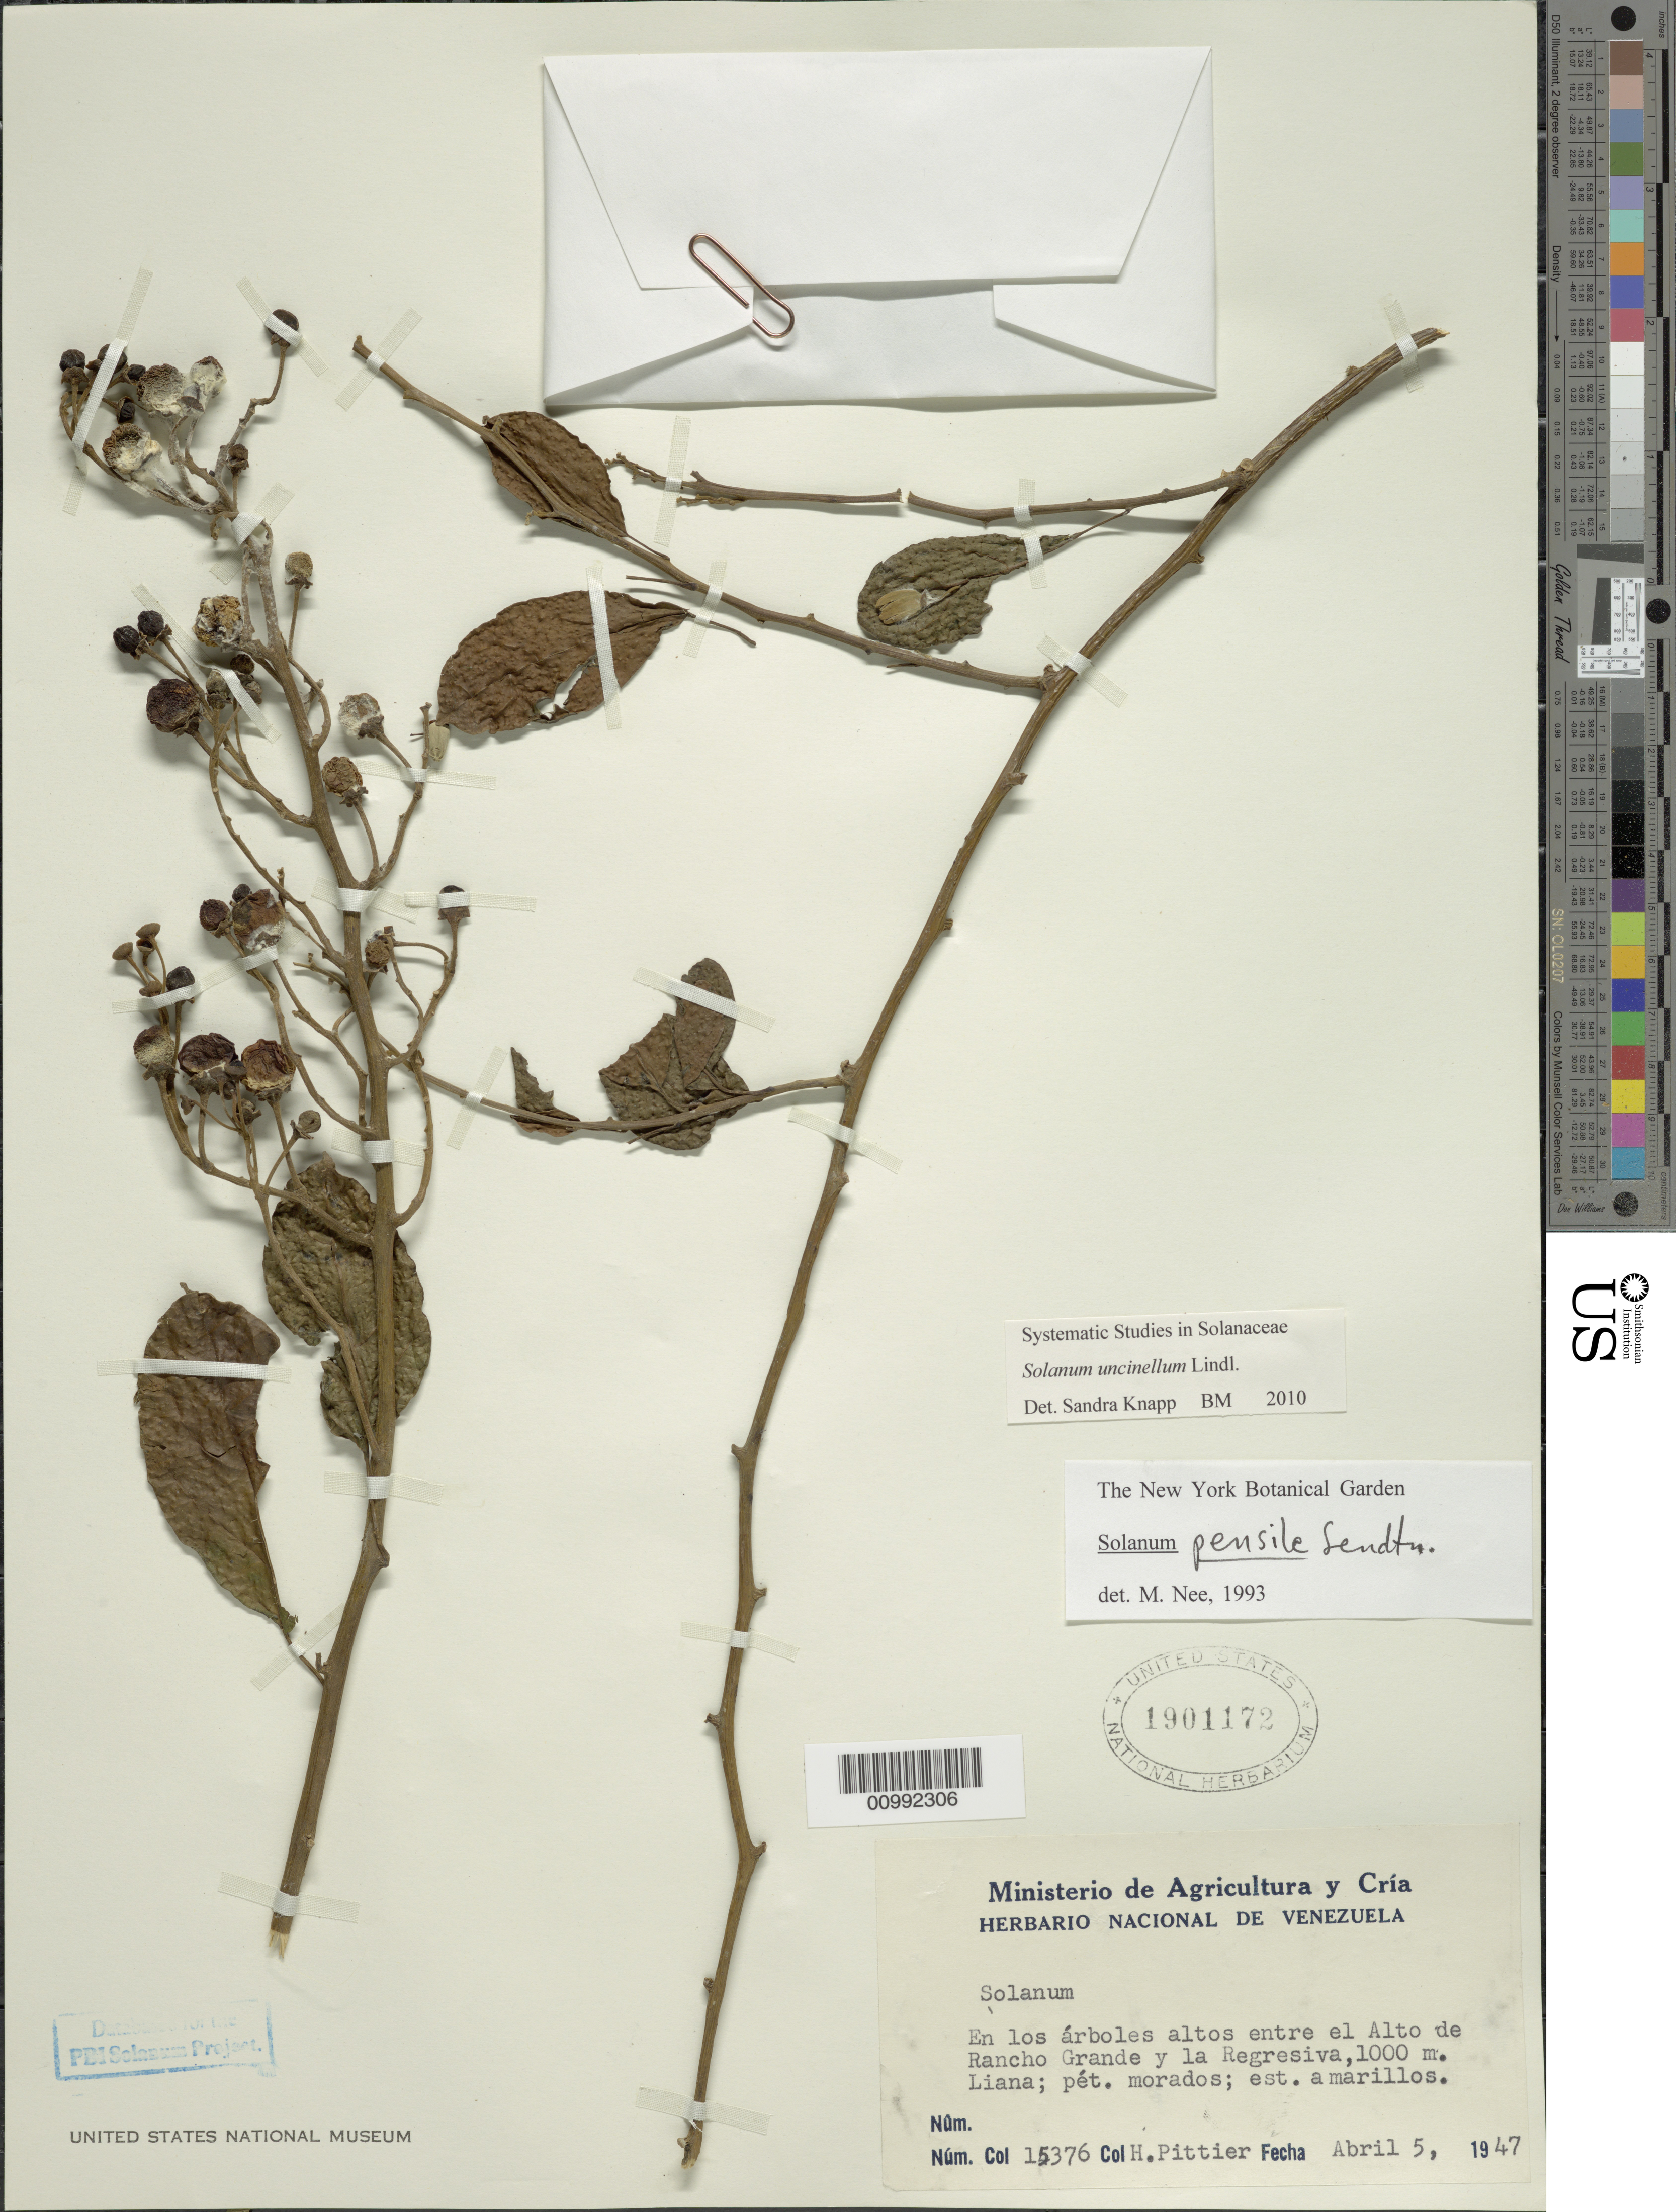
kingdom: Plantae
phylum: Tracheophyta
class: Magnoliopsida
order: Solanales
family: Solanaceae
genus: Solanum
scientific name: Solanum uncinellum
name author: Lindl.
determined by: Knapp, S. D.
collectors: H. F. Pittier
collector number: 15376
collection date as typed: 5 Apr 1947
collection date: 1947-04-05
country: Venezuela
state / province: Aragua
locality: entre Rancho Grande y la Regresiva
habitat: en los alrboles altos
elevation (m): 1000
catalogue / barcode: US 1901172